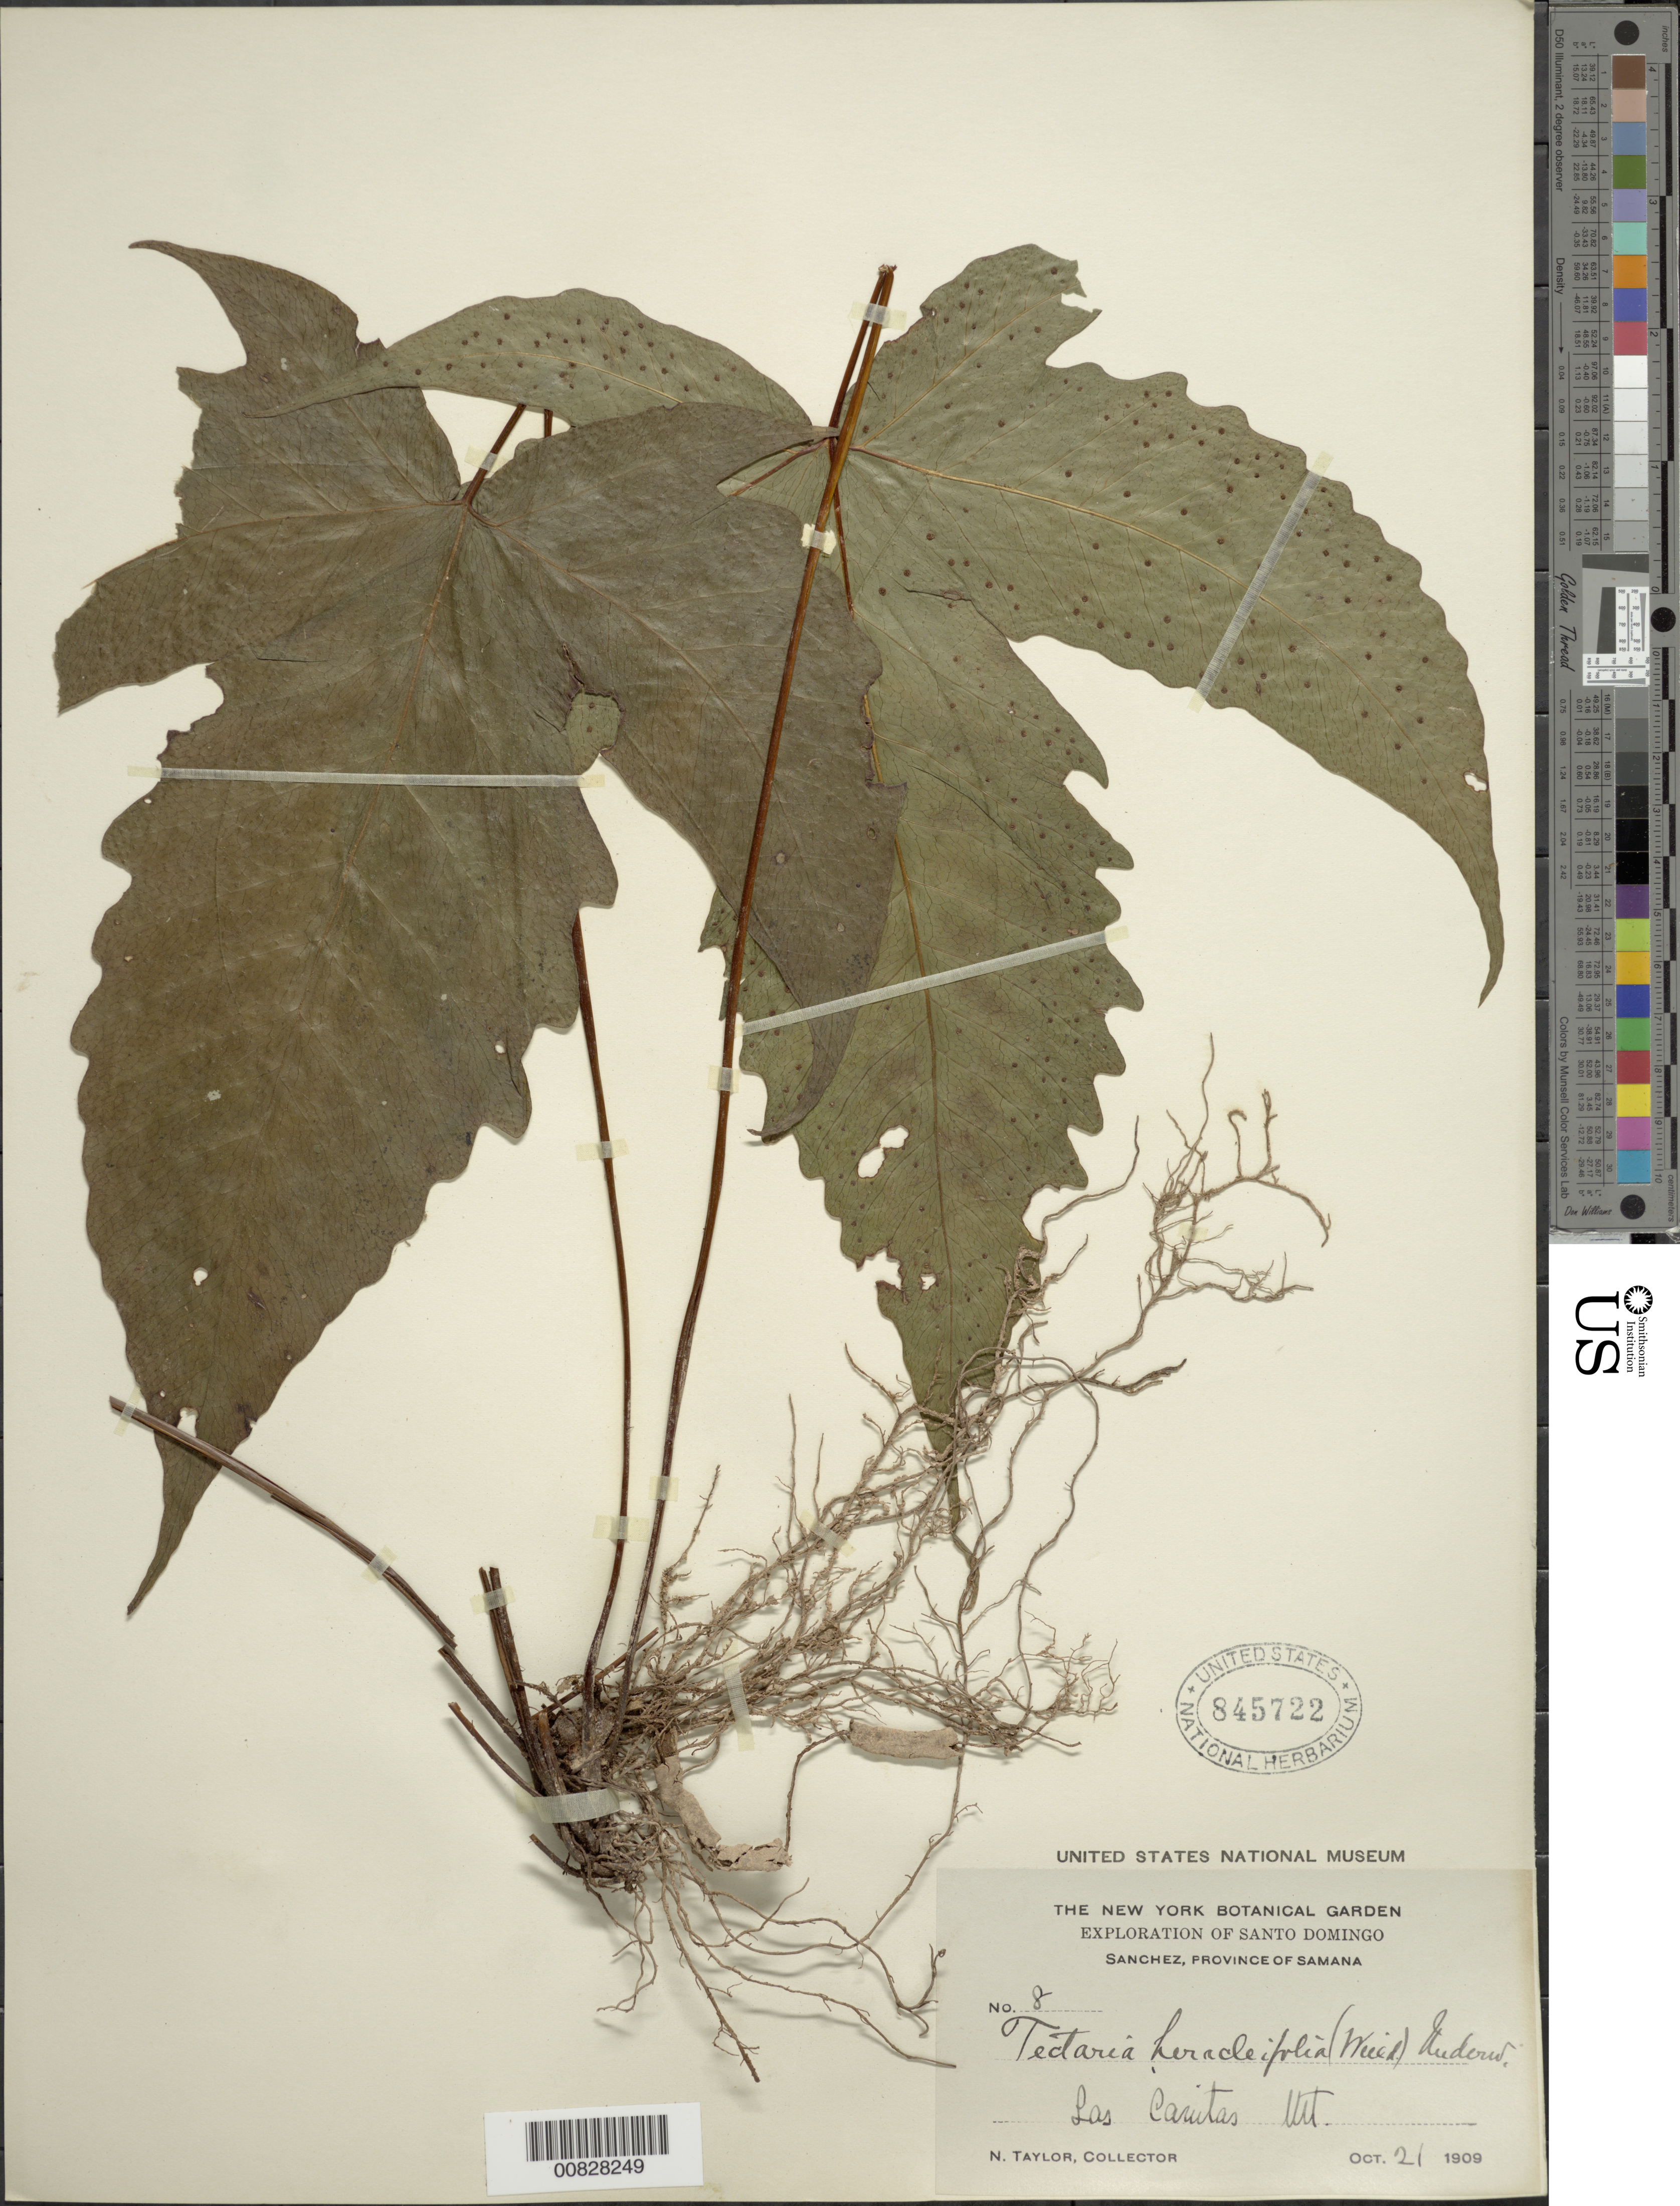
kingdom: Plantae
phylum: Tracheophyta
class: Polypodiopsida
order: Polypodiales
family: Tectariaceae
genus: Tectaria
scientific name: Tectaria heracleifolia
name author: (Willd.) Underw.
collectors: N. Taylor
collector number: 8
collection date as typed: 21 Oct 1909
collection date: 1909-10-21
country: Dominican Republic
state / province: Samana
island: Hispaniola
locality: Sanchez, Las Caritas Mt.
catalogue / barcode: US 845722